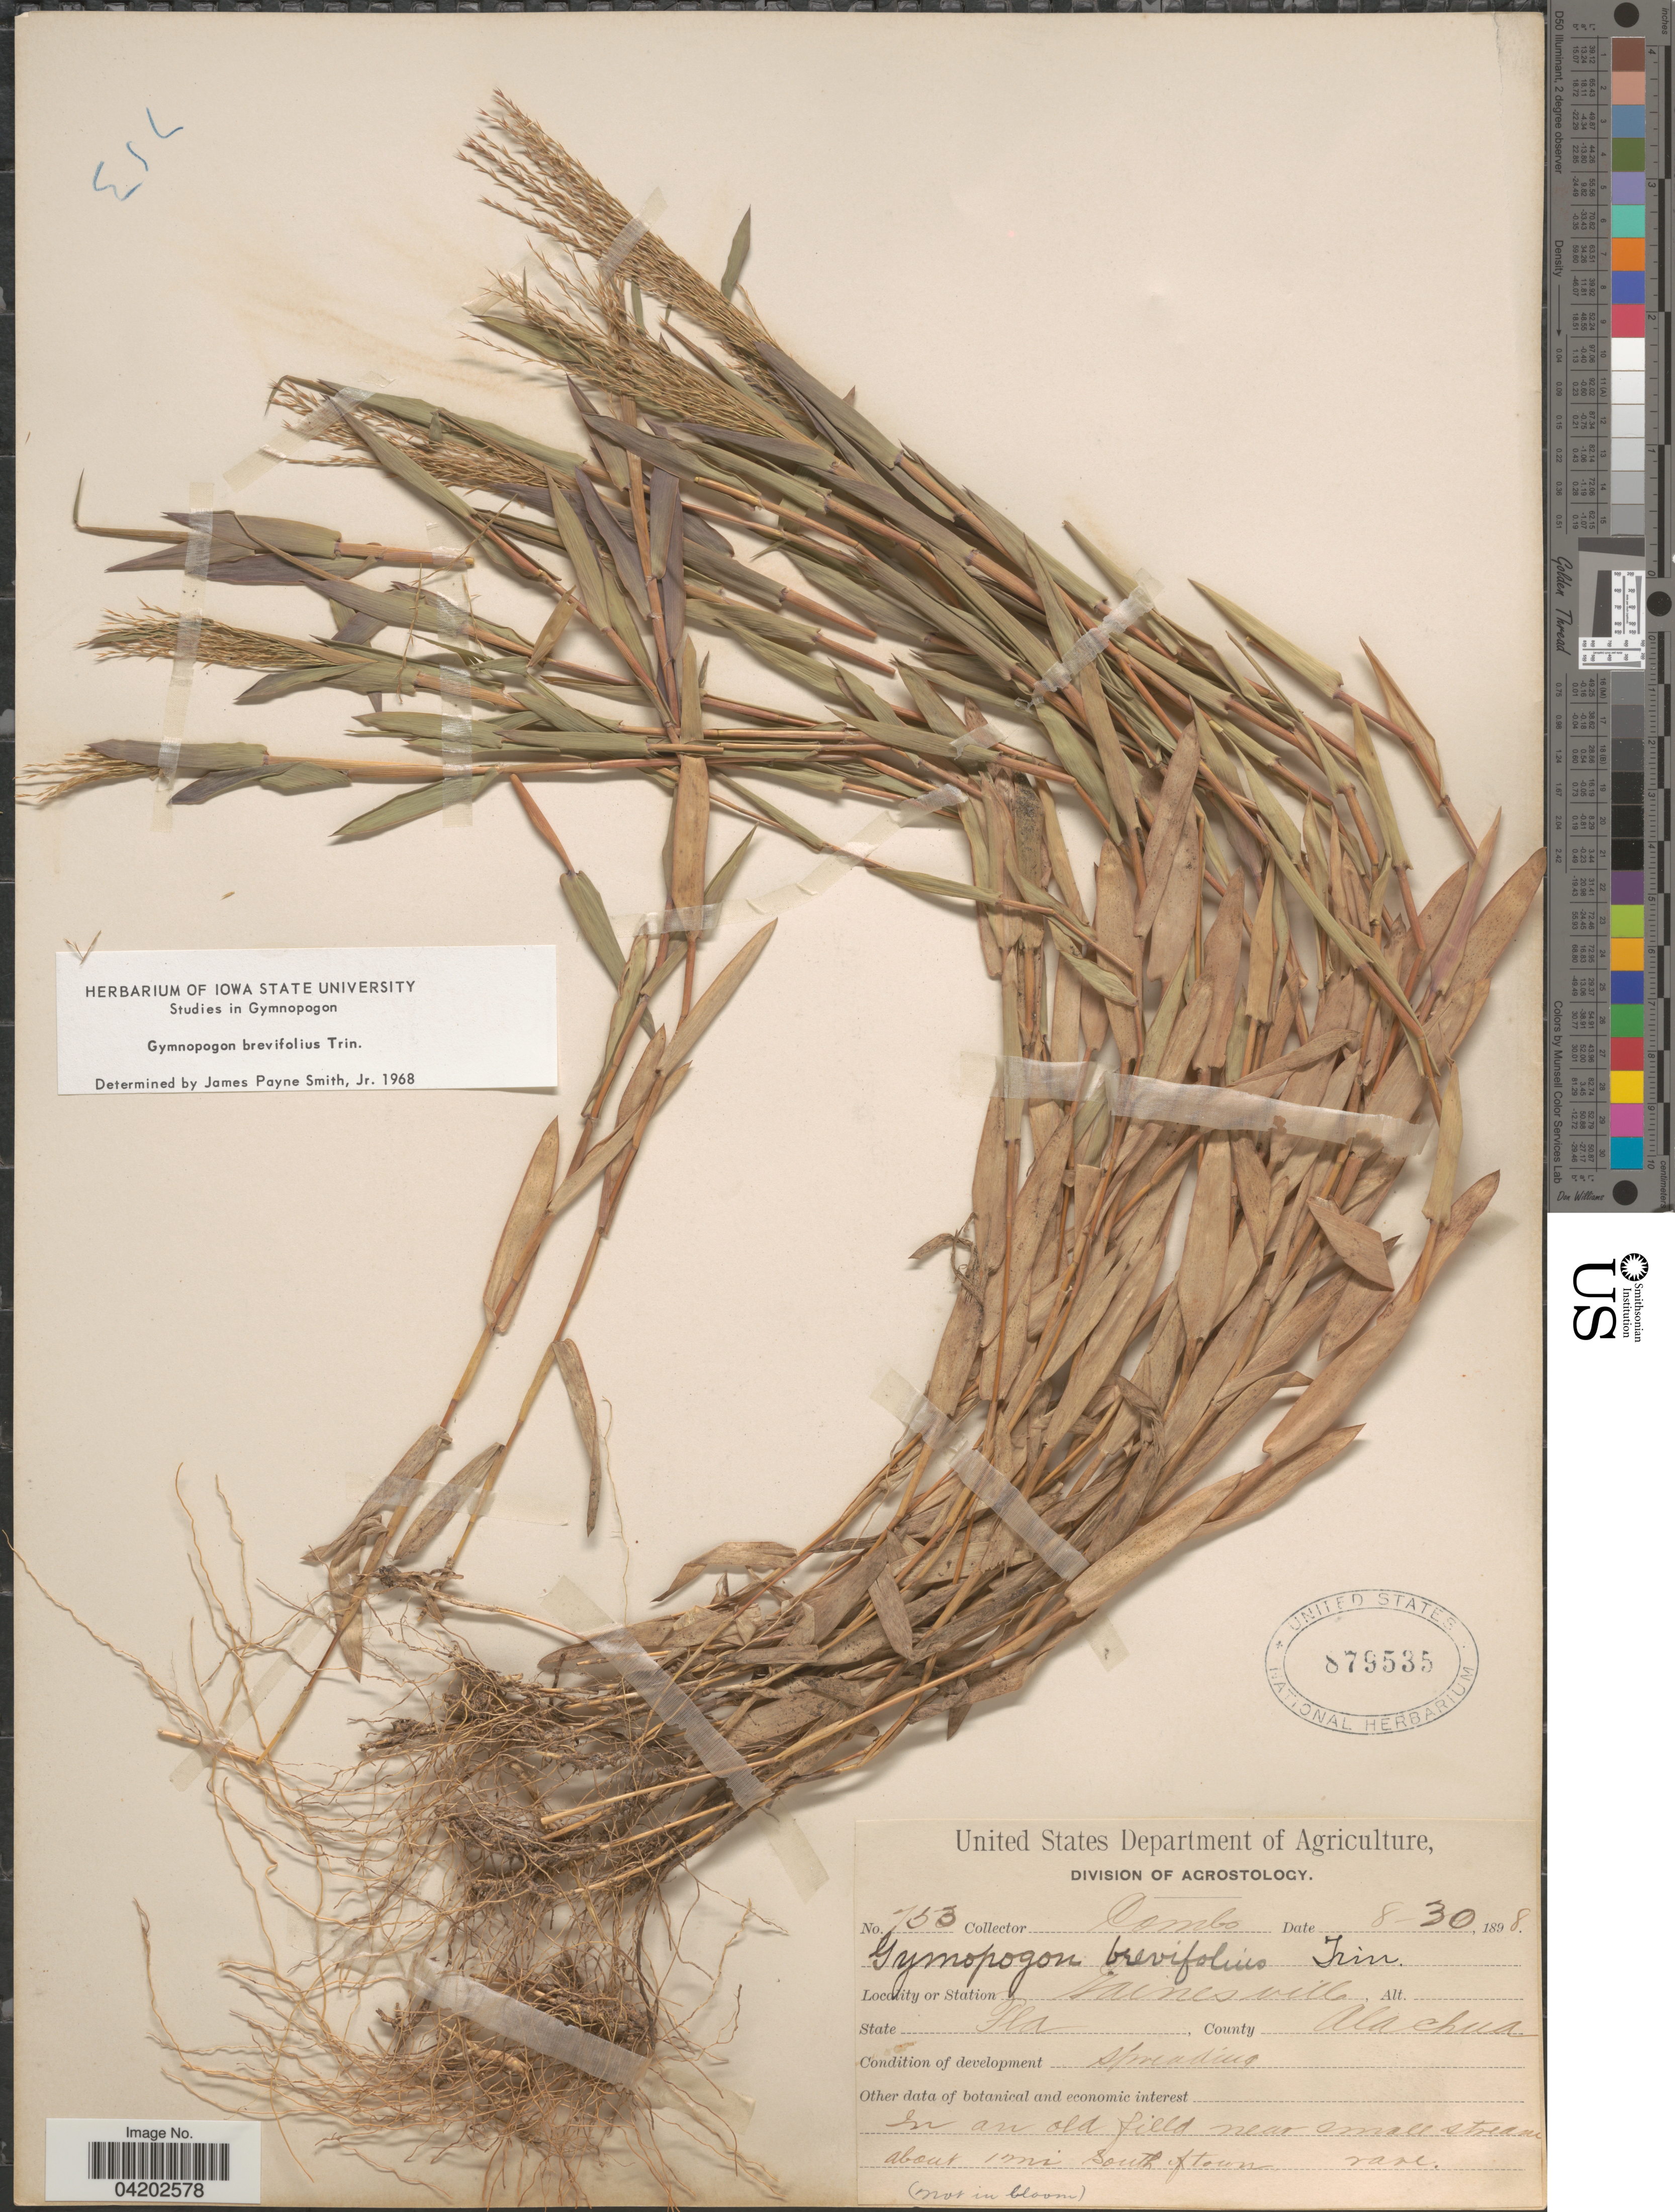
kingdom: Plantae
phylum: Tracheophyta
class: Liliopsida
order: Poales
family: Poaceae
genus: Gymnopogon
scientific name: Gymnopogon brevifolius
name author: Trin.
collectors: -. Combs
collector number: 753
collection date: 1898-08-30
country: United States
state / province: Florida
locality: Gainesville. County Alachua. In an old field near small stream about 1 mi south of town.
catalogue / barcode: US 879535